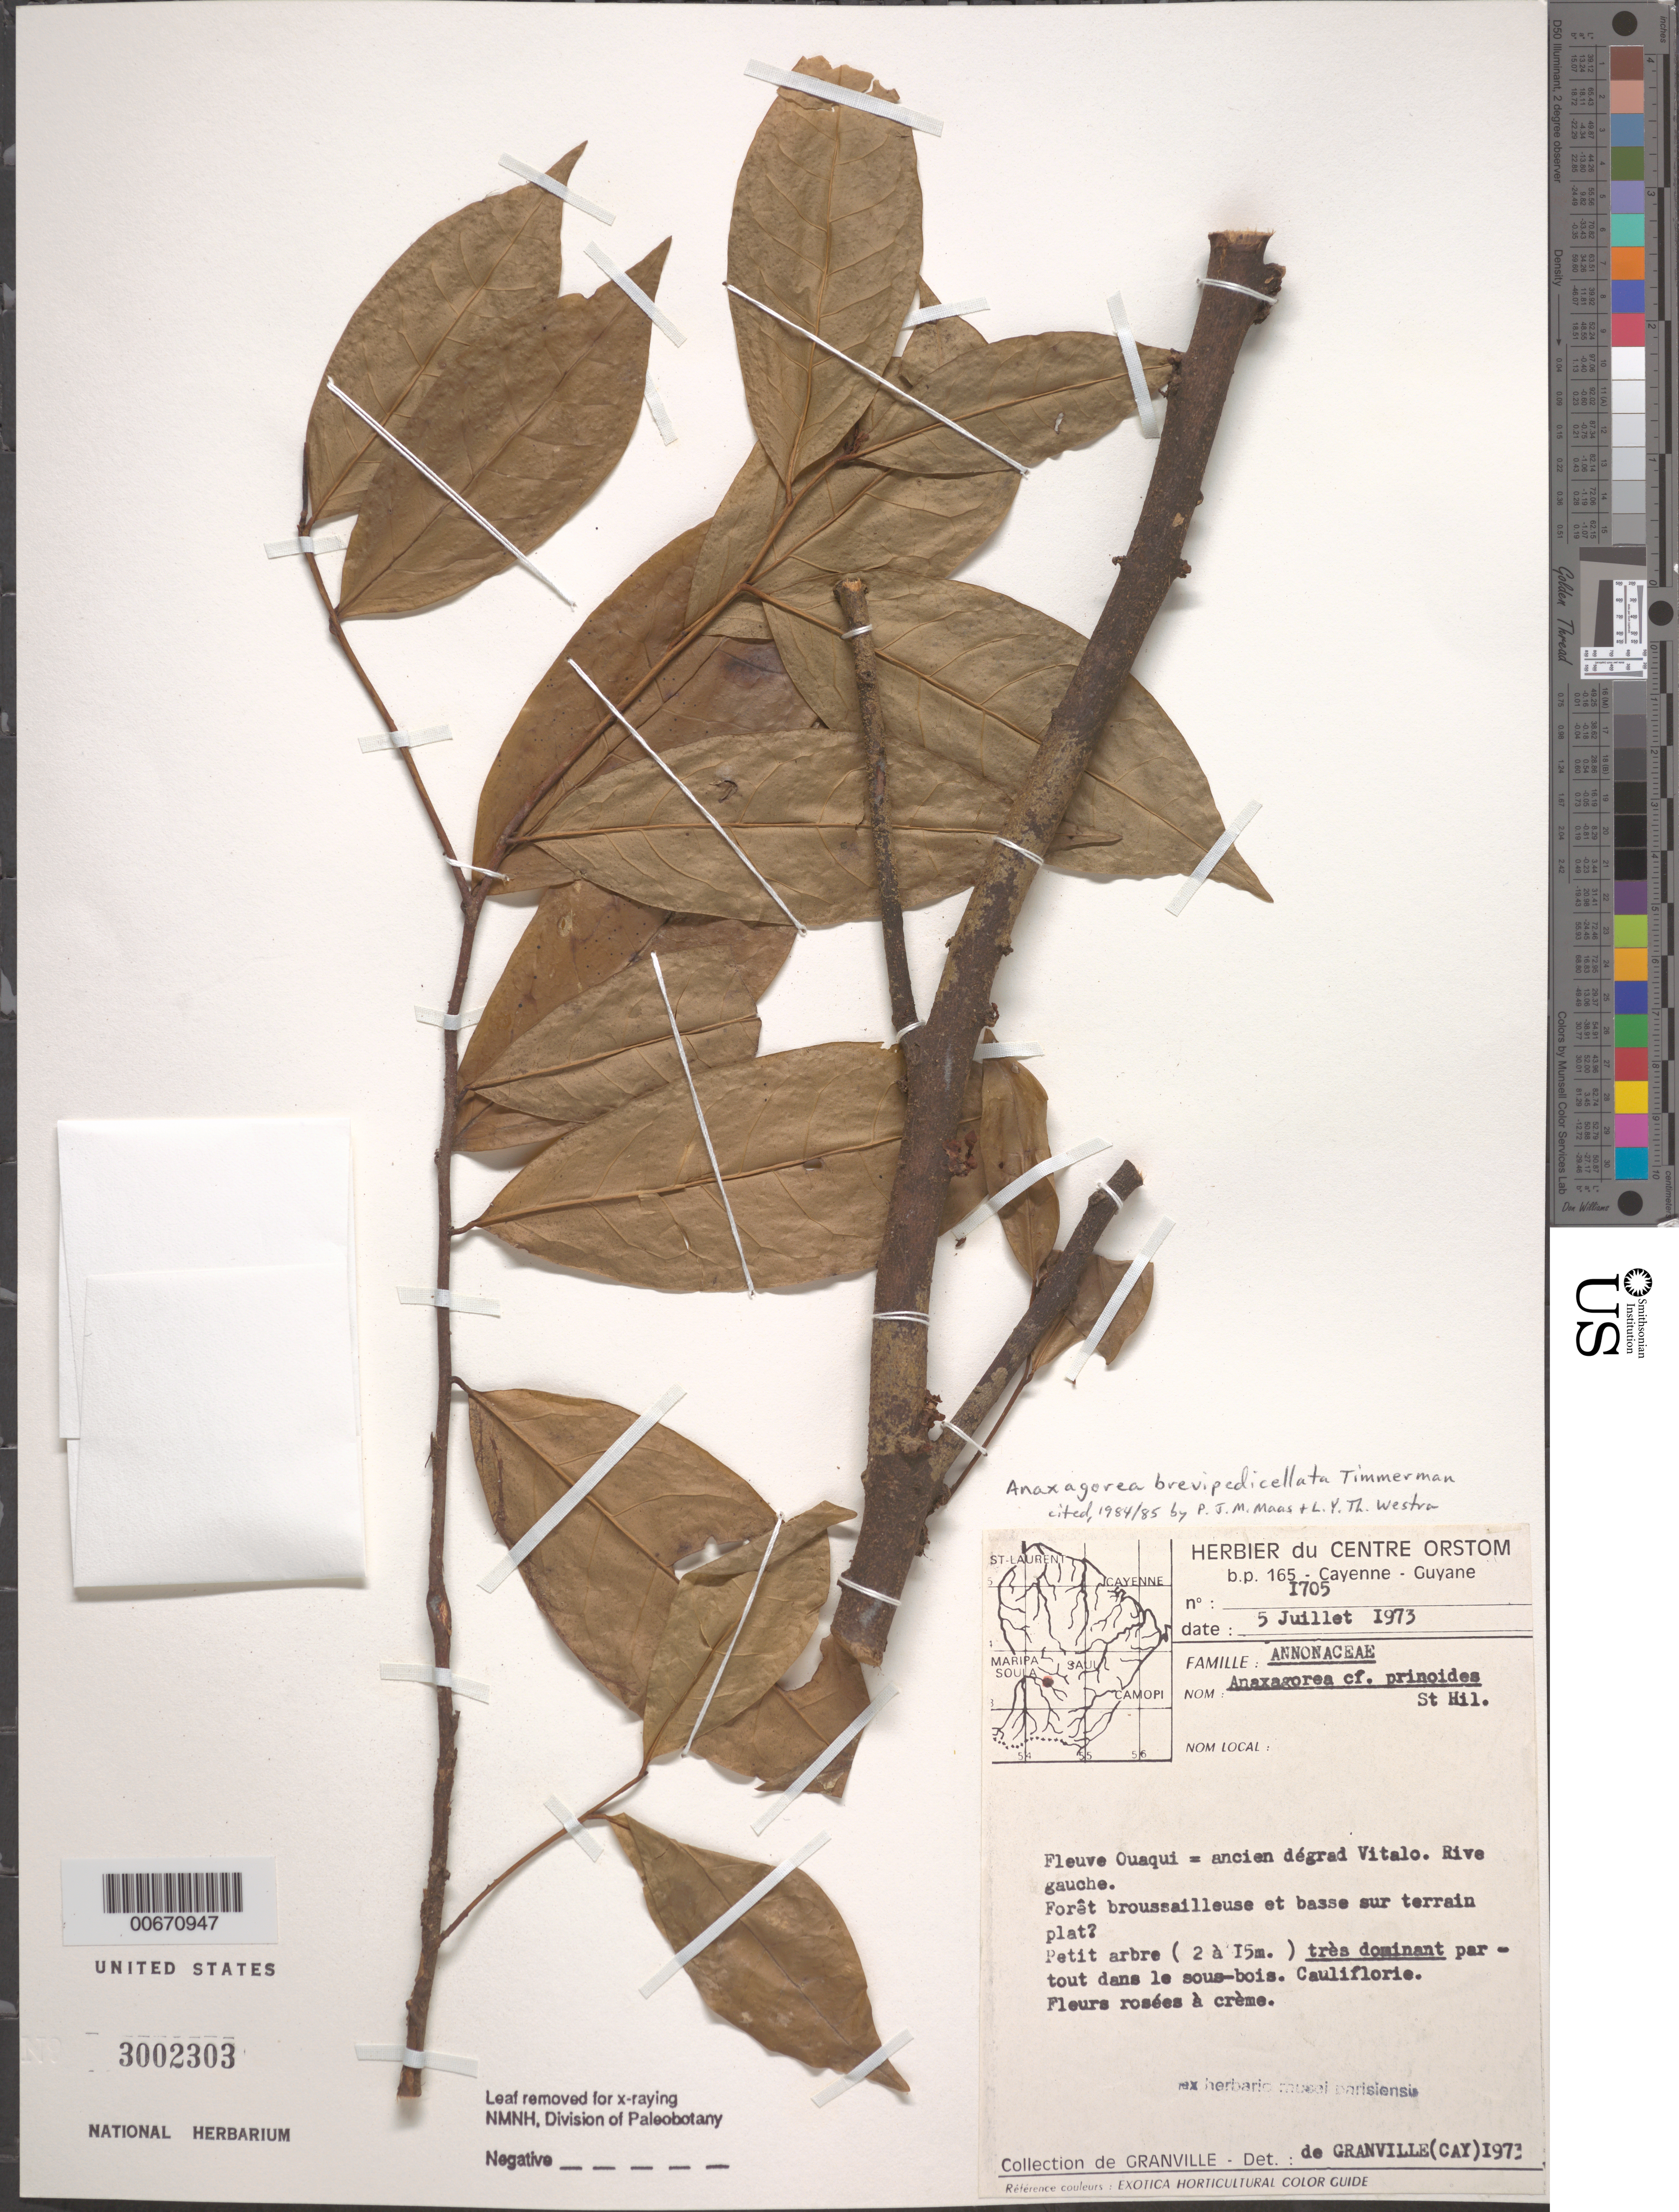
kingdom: Plantae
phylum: Tracheophyta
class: Magnoliopsida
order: Magnoliales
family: Annonaceae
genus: Anaxagorea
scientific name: Anaxagorea brevipedicellata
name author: Timmerman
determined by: Maas, P. J.; Westra, L. Y.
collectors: J.-J. de Granville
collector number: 1705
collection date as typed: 5-Jul-73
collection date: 1973-07-05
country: French Guiana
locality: Fleuve Ouaqui, ancien Dégrad Vitalo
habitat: Low brushwood forest on flat ground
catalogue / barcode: US 3002303